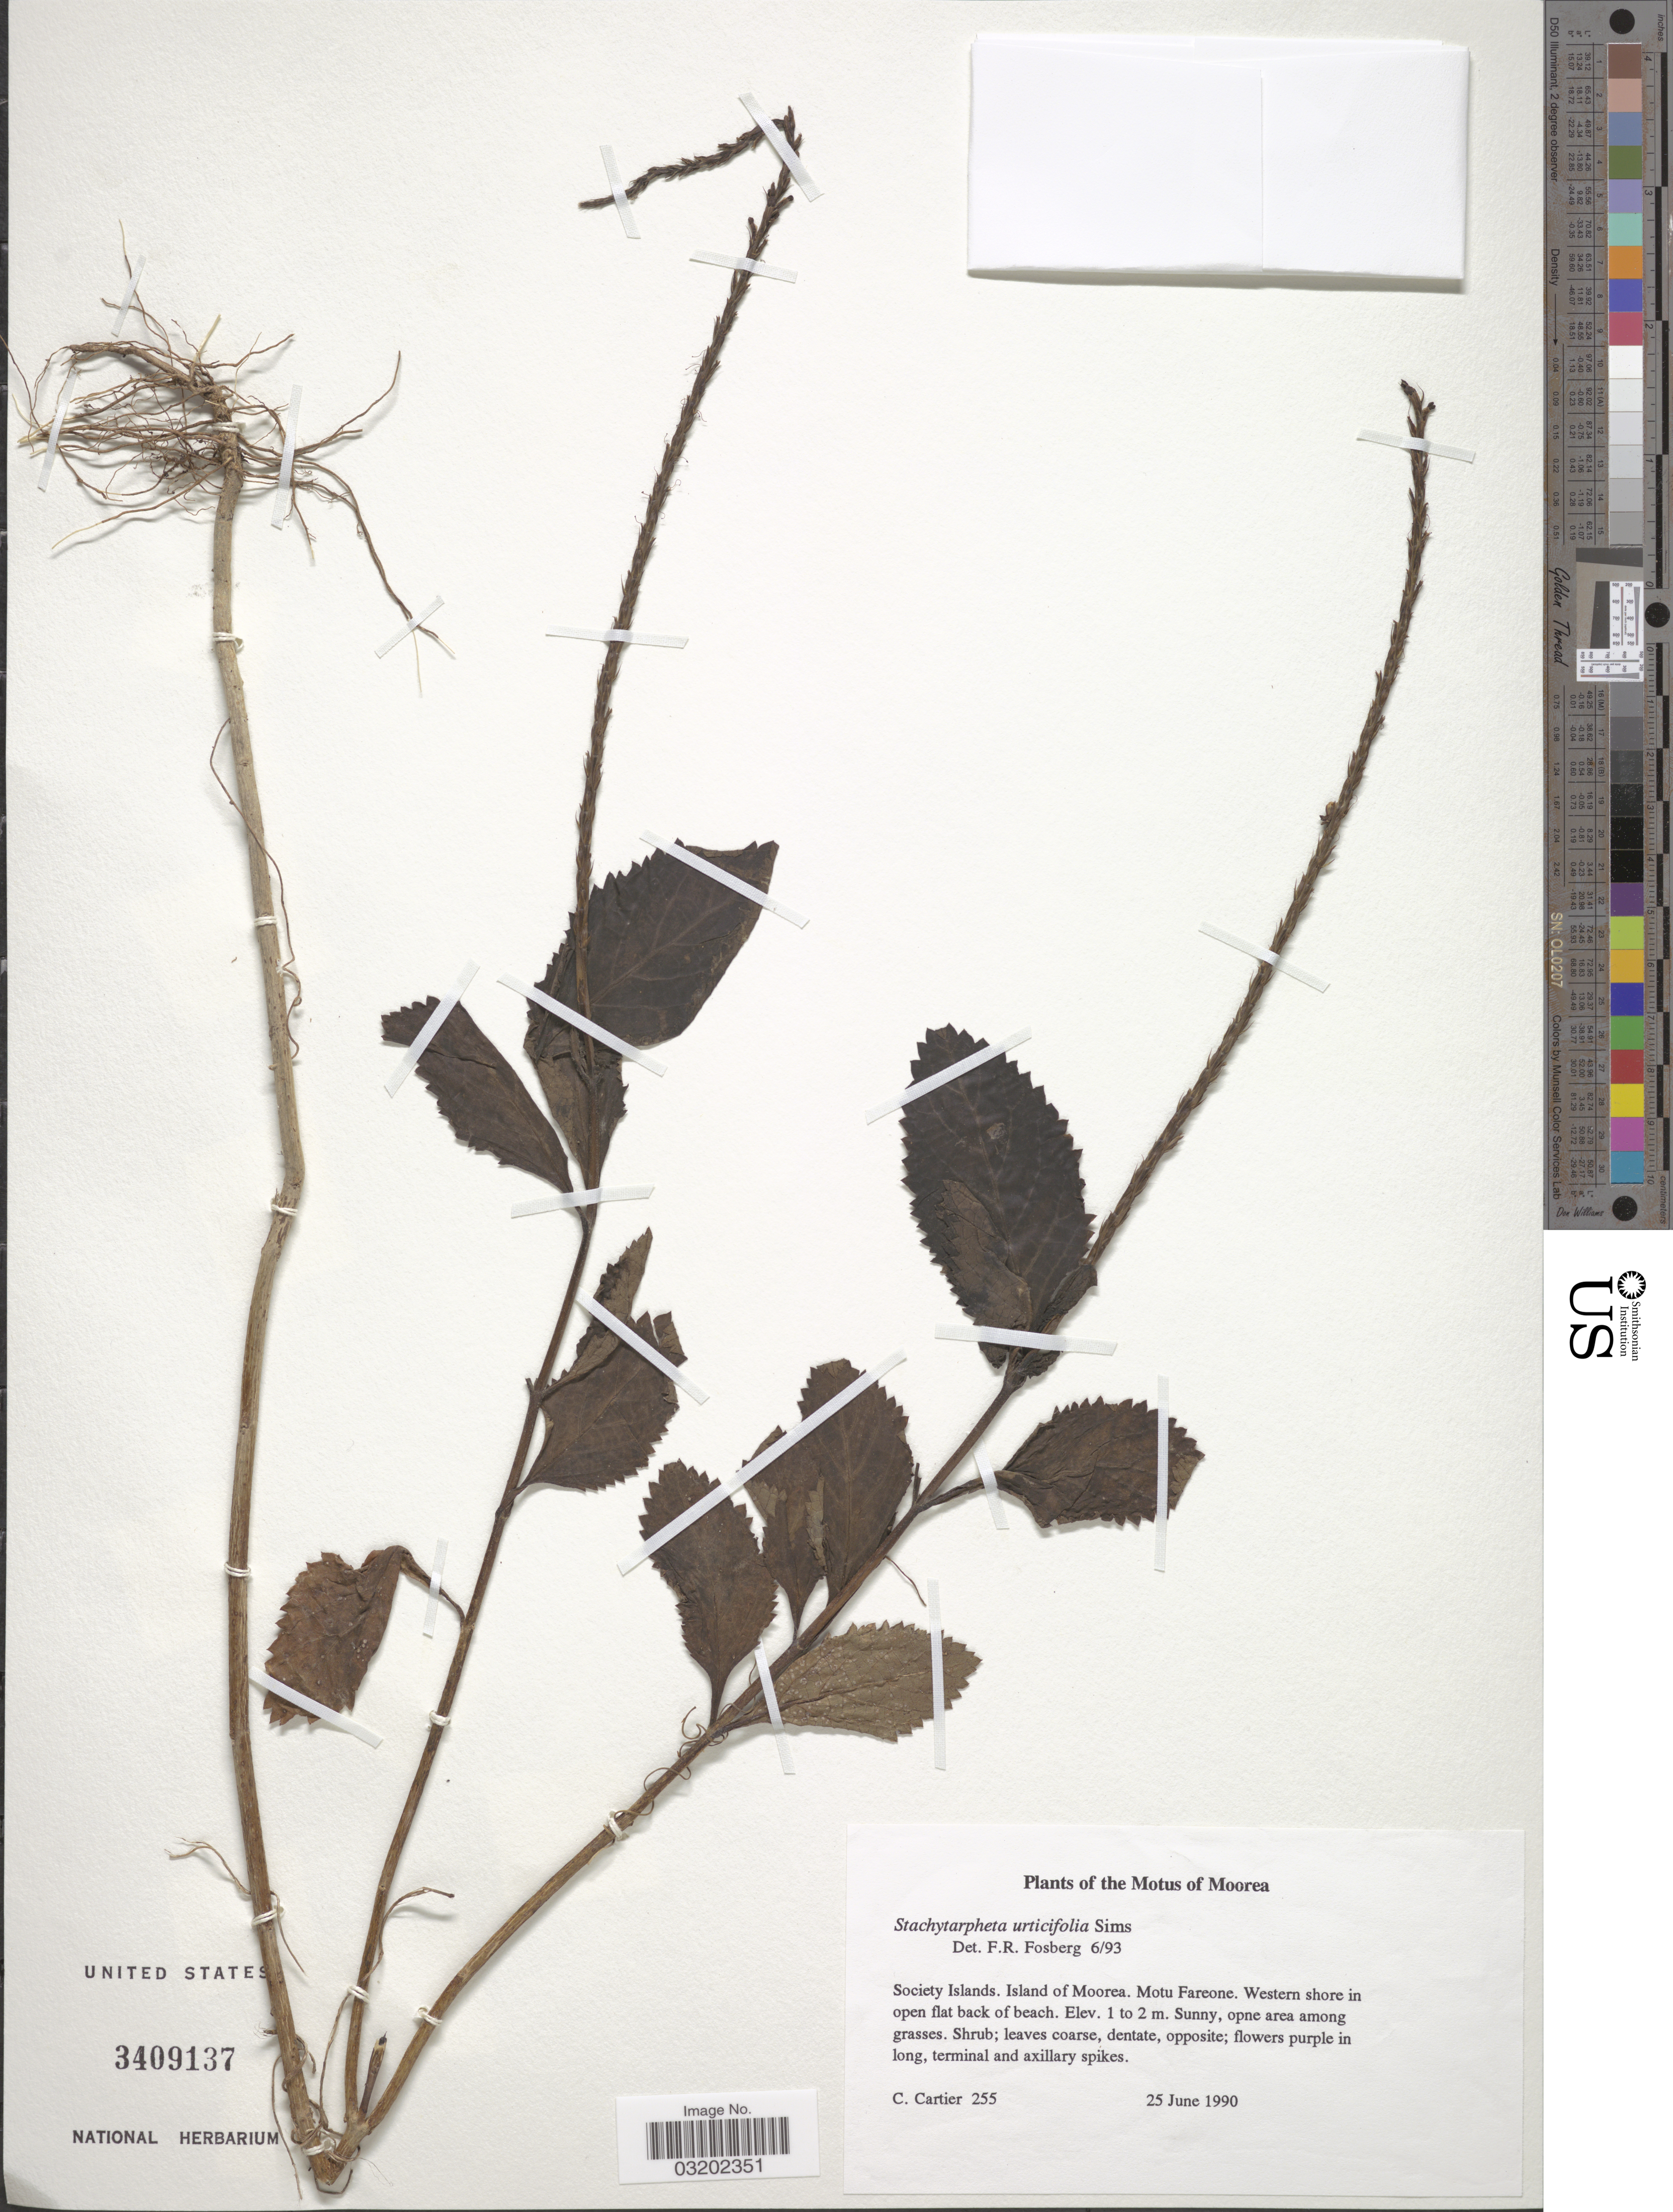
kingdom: Plantae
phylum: Tracheophyta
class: Magnoliopsida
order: Lamiales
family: Verbenaceae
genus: Stachytarpheta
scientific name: Stachytarpheta urticifolia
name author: Sims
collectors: C. Cartier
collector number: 255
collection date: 1990-06-25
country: French Polynesia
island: Moorea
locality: The Motus of Moorea. Society Islands. Island of Moorea. Motu Fareone. Western shore in open flat back of beach.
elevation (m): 1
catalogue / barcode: US 3409137